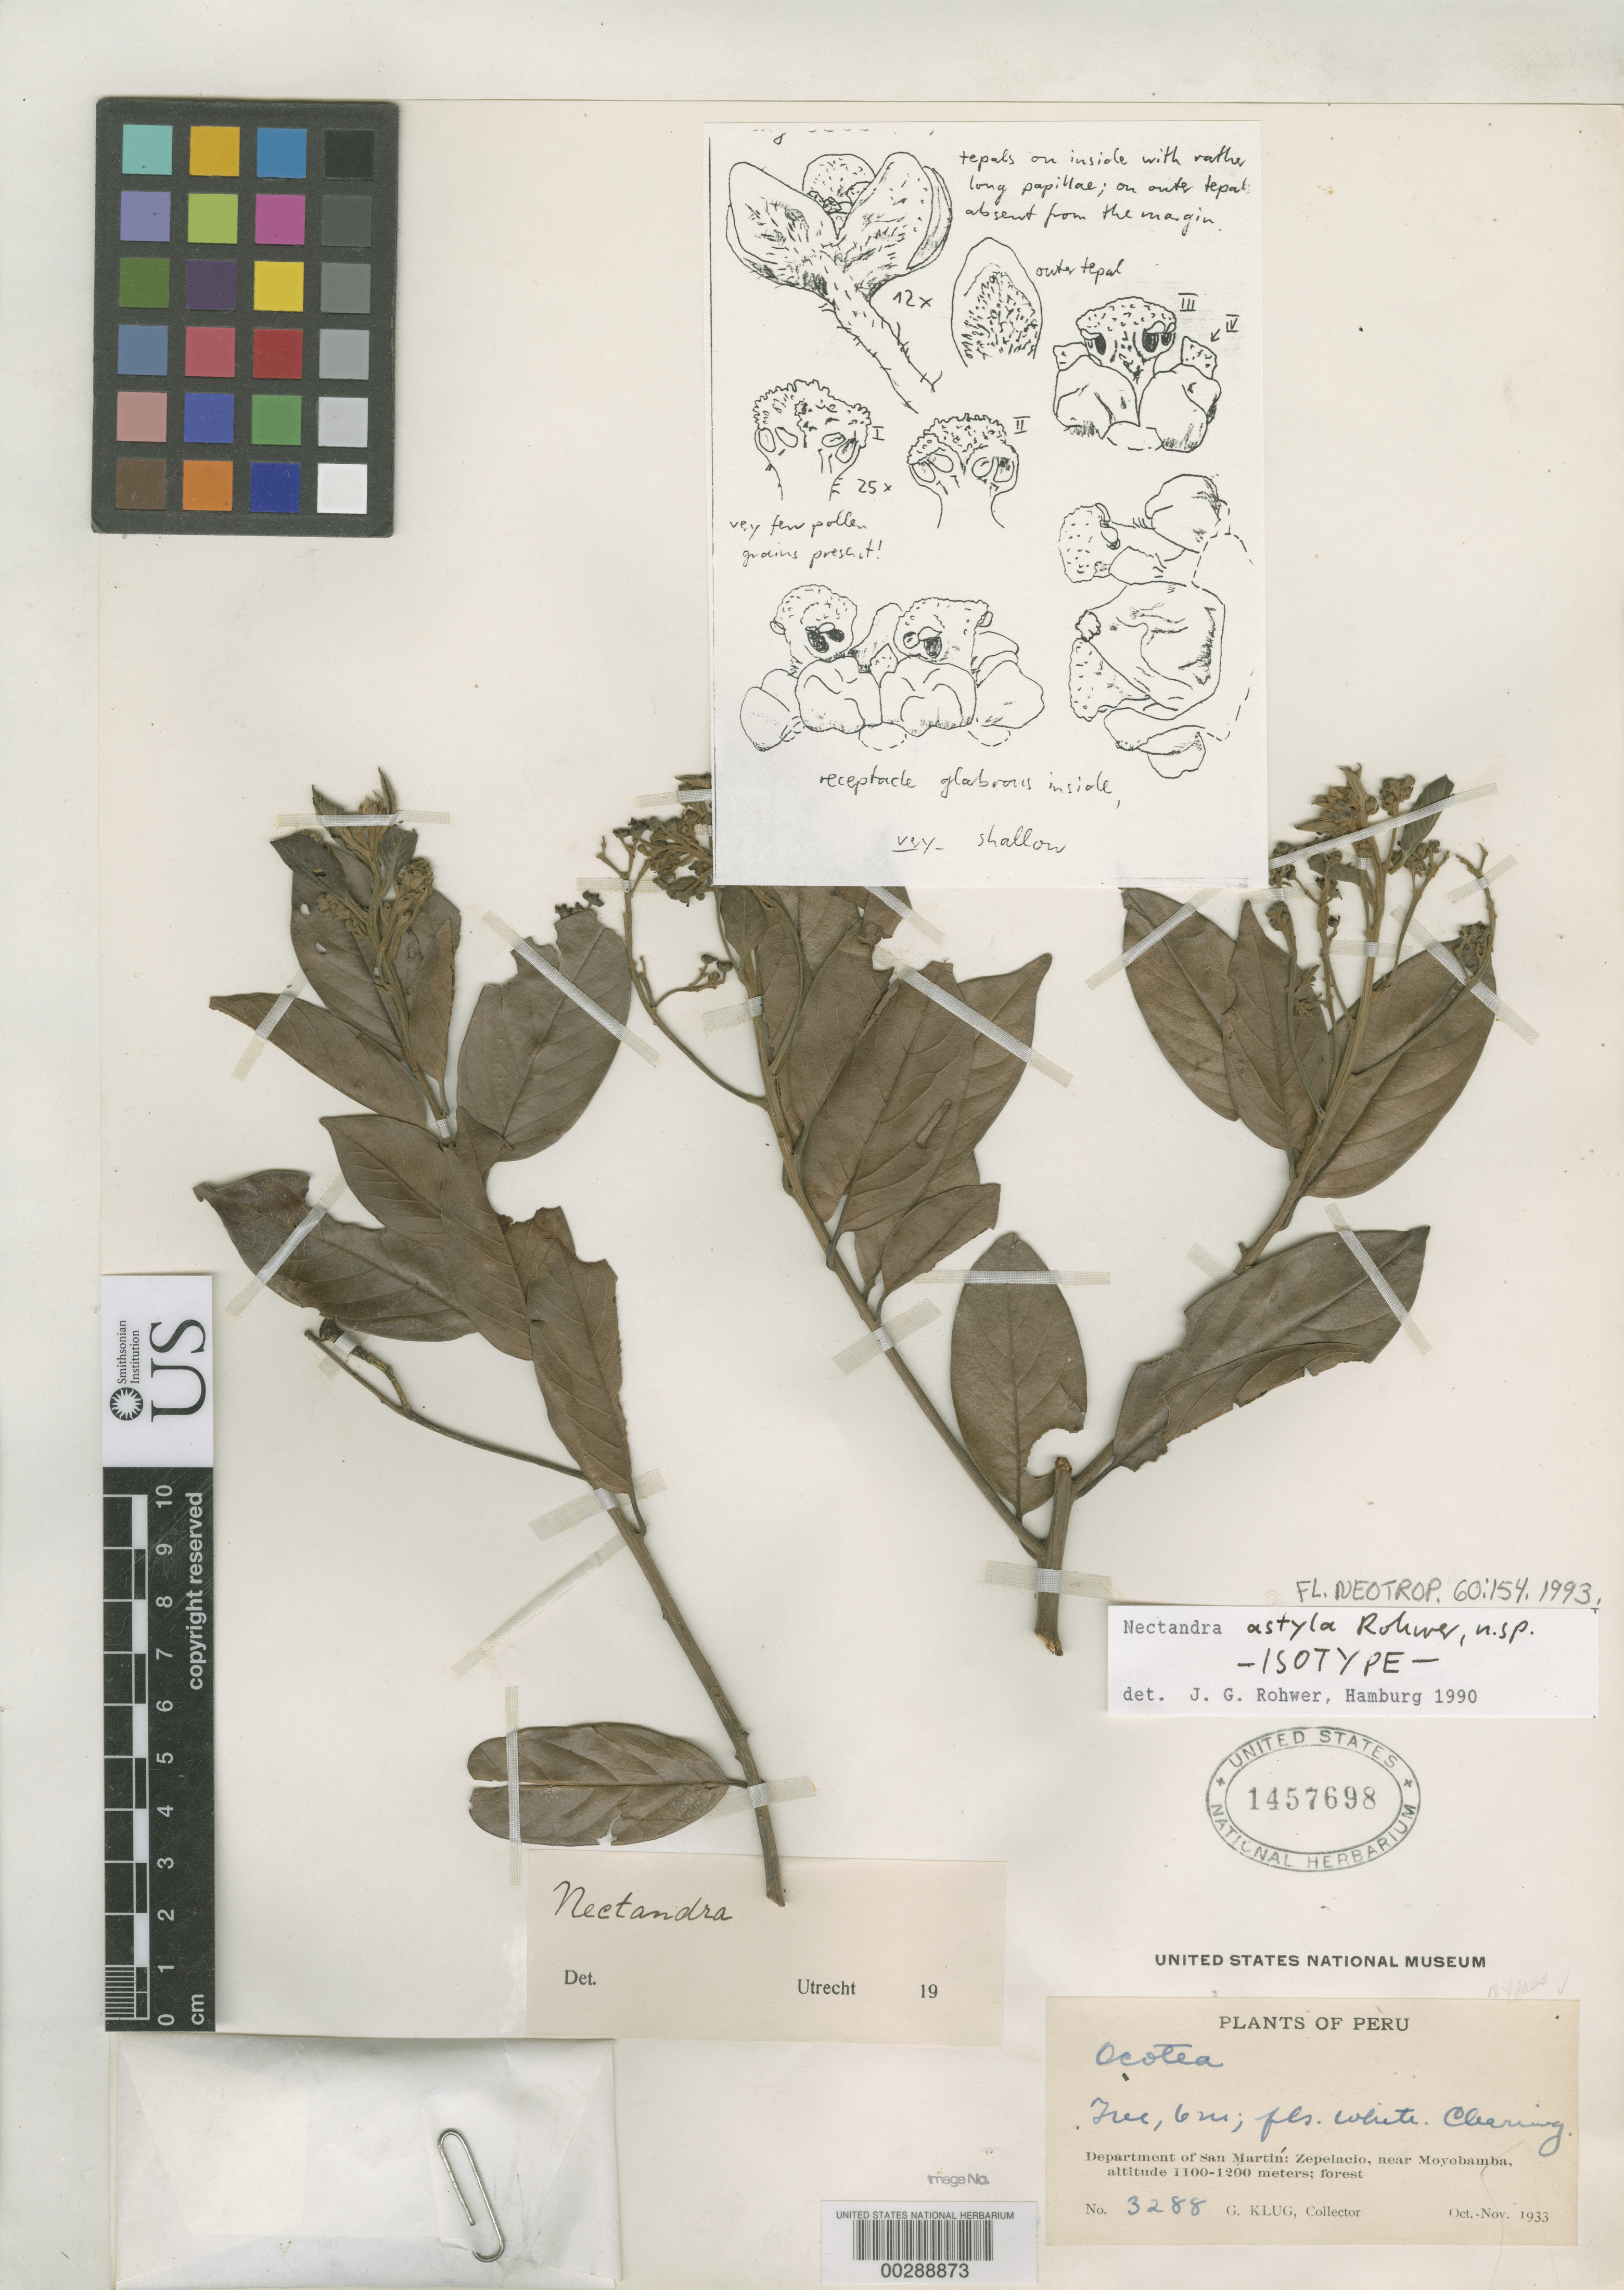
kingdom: Plantae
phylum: Tracheophyta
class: Magnoliopsida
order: Laurales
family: Lauraceae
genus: Nectandra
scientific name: Nectandra astyla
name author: Rohwer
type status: Isotype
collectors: G. Klug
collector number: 3288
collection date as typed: Oct 1933 to -- Nov 1933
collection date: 1933-10/1933-11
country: Peru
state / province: San Martín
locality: Zepelacio, near Moyobamba, forest.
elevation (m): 1100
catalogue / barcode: US 1457698